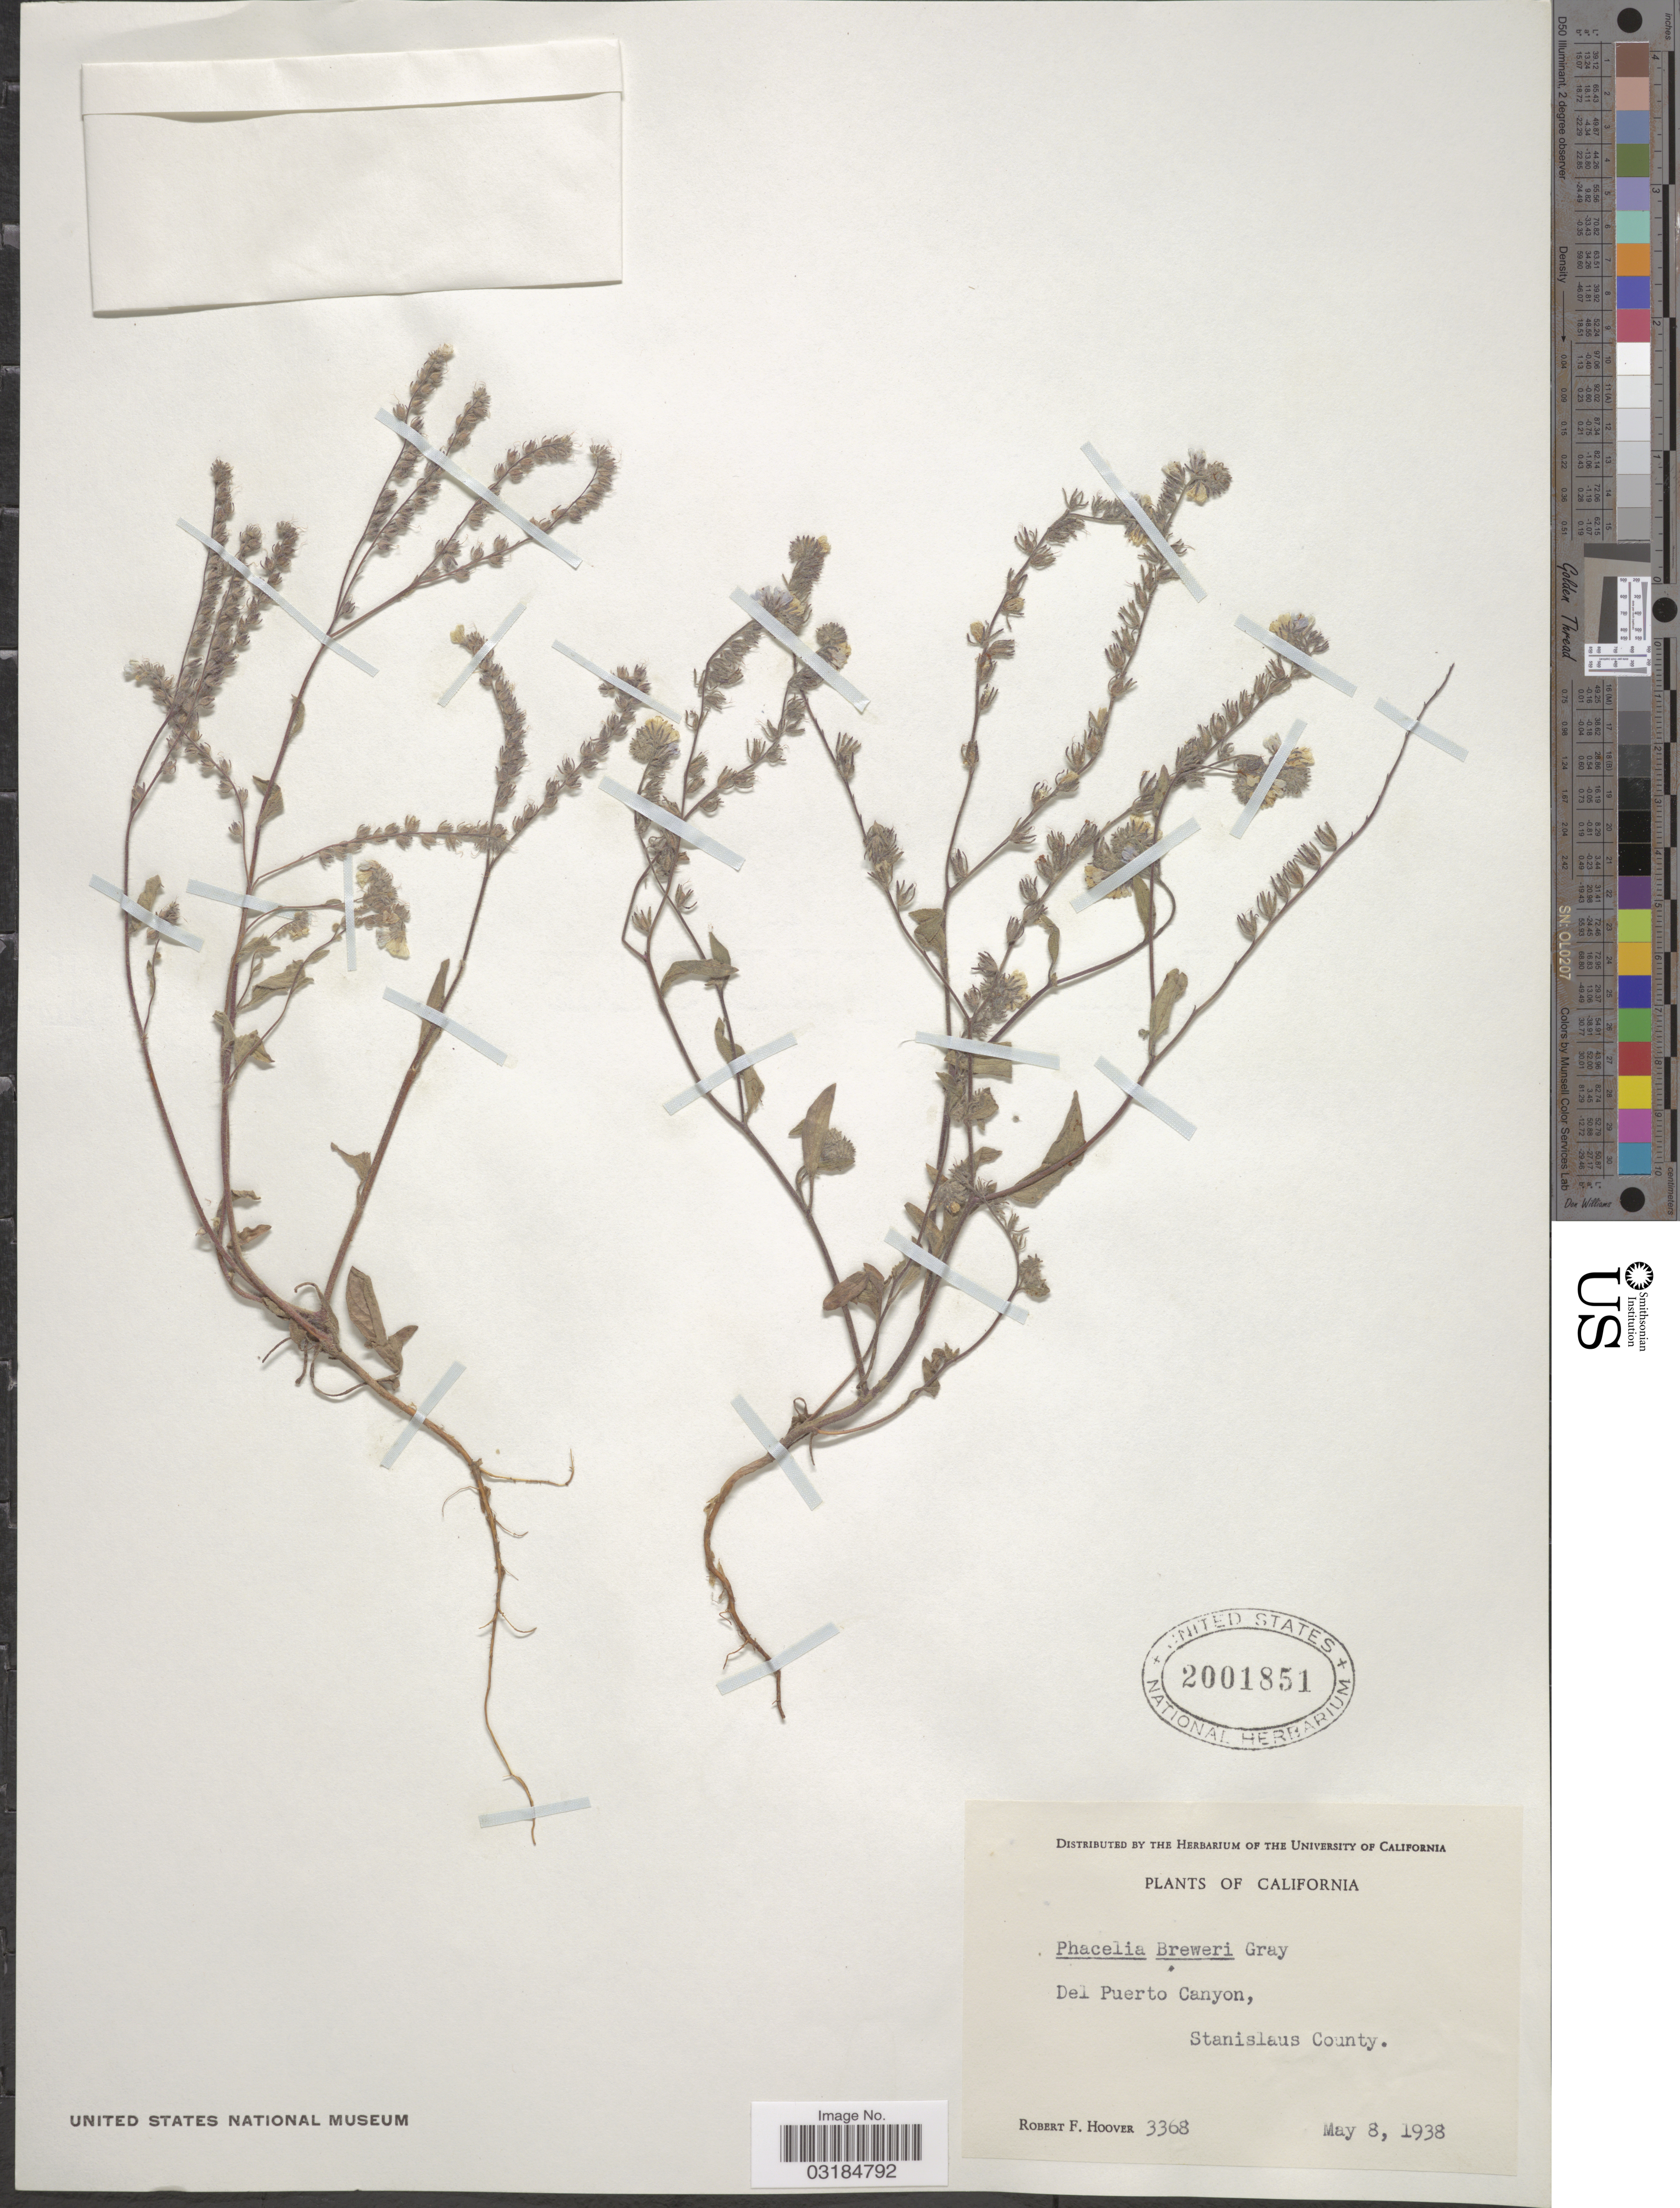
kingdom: Plantae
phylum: Tracheophyta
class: Magnoliopsida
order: Boraginales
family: Hydrophyllaceae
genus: Phacelia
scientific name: Phacelia breweri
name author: A. Gray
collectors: R. F. Hoover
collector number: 3368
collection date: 1938-05-08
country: United States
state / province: California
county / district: Stanislaus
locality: Del Puerto Canyon, Stanislaus County.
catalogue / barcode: US 2001851